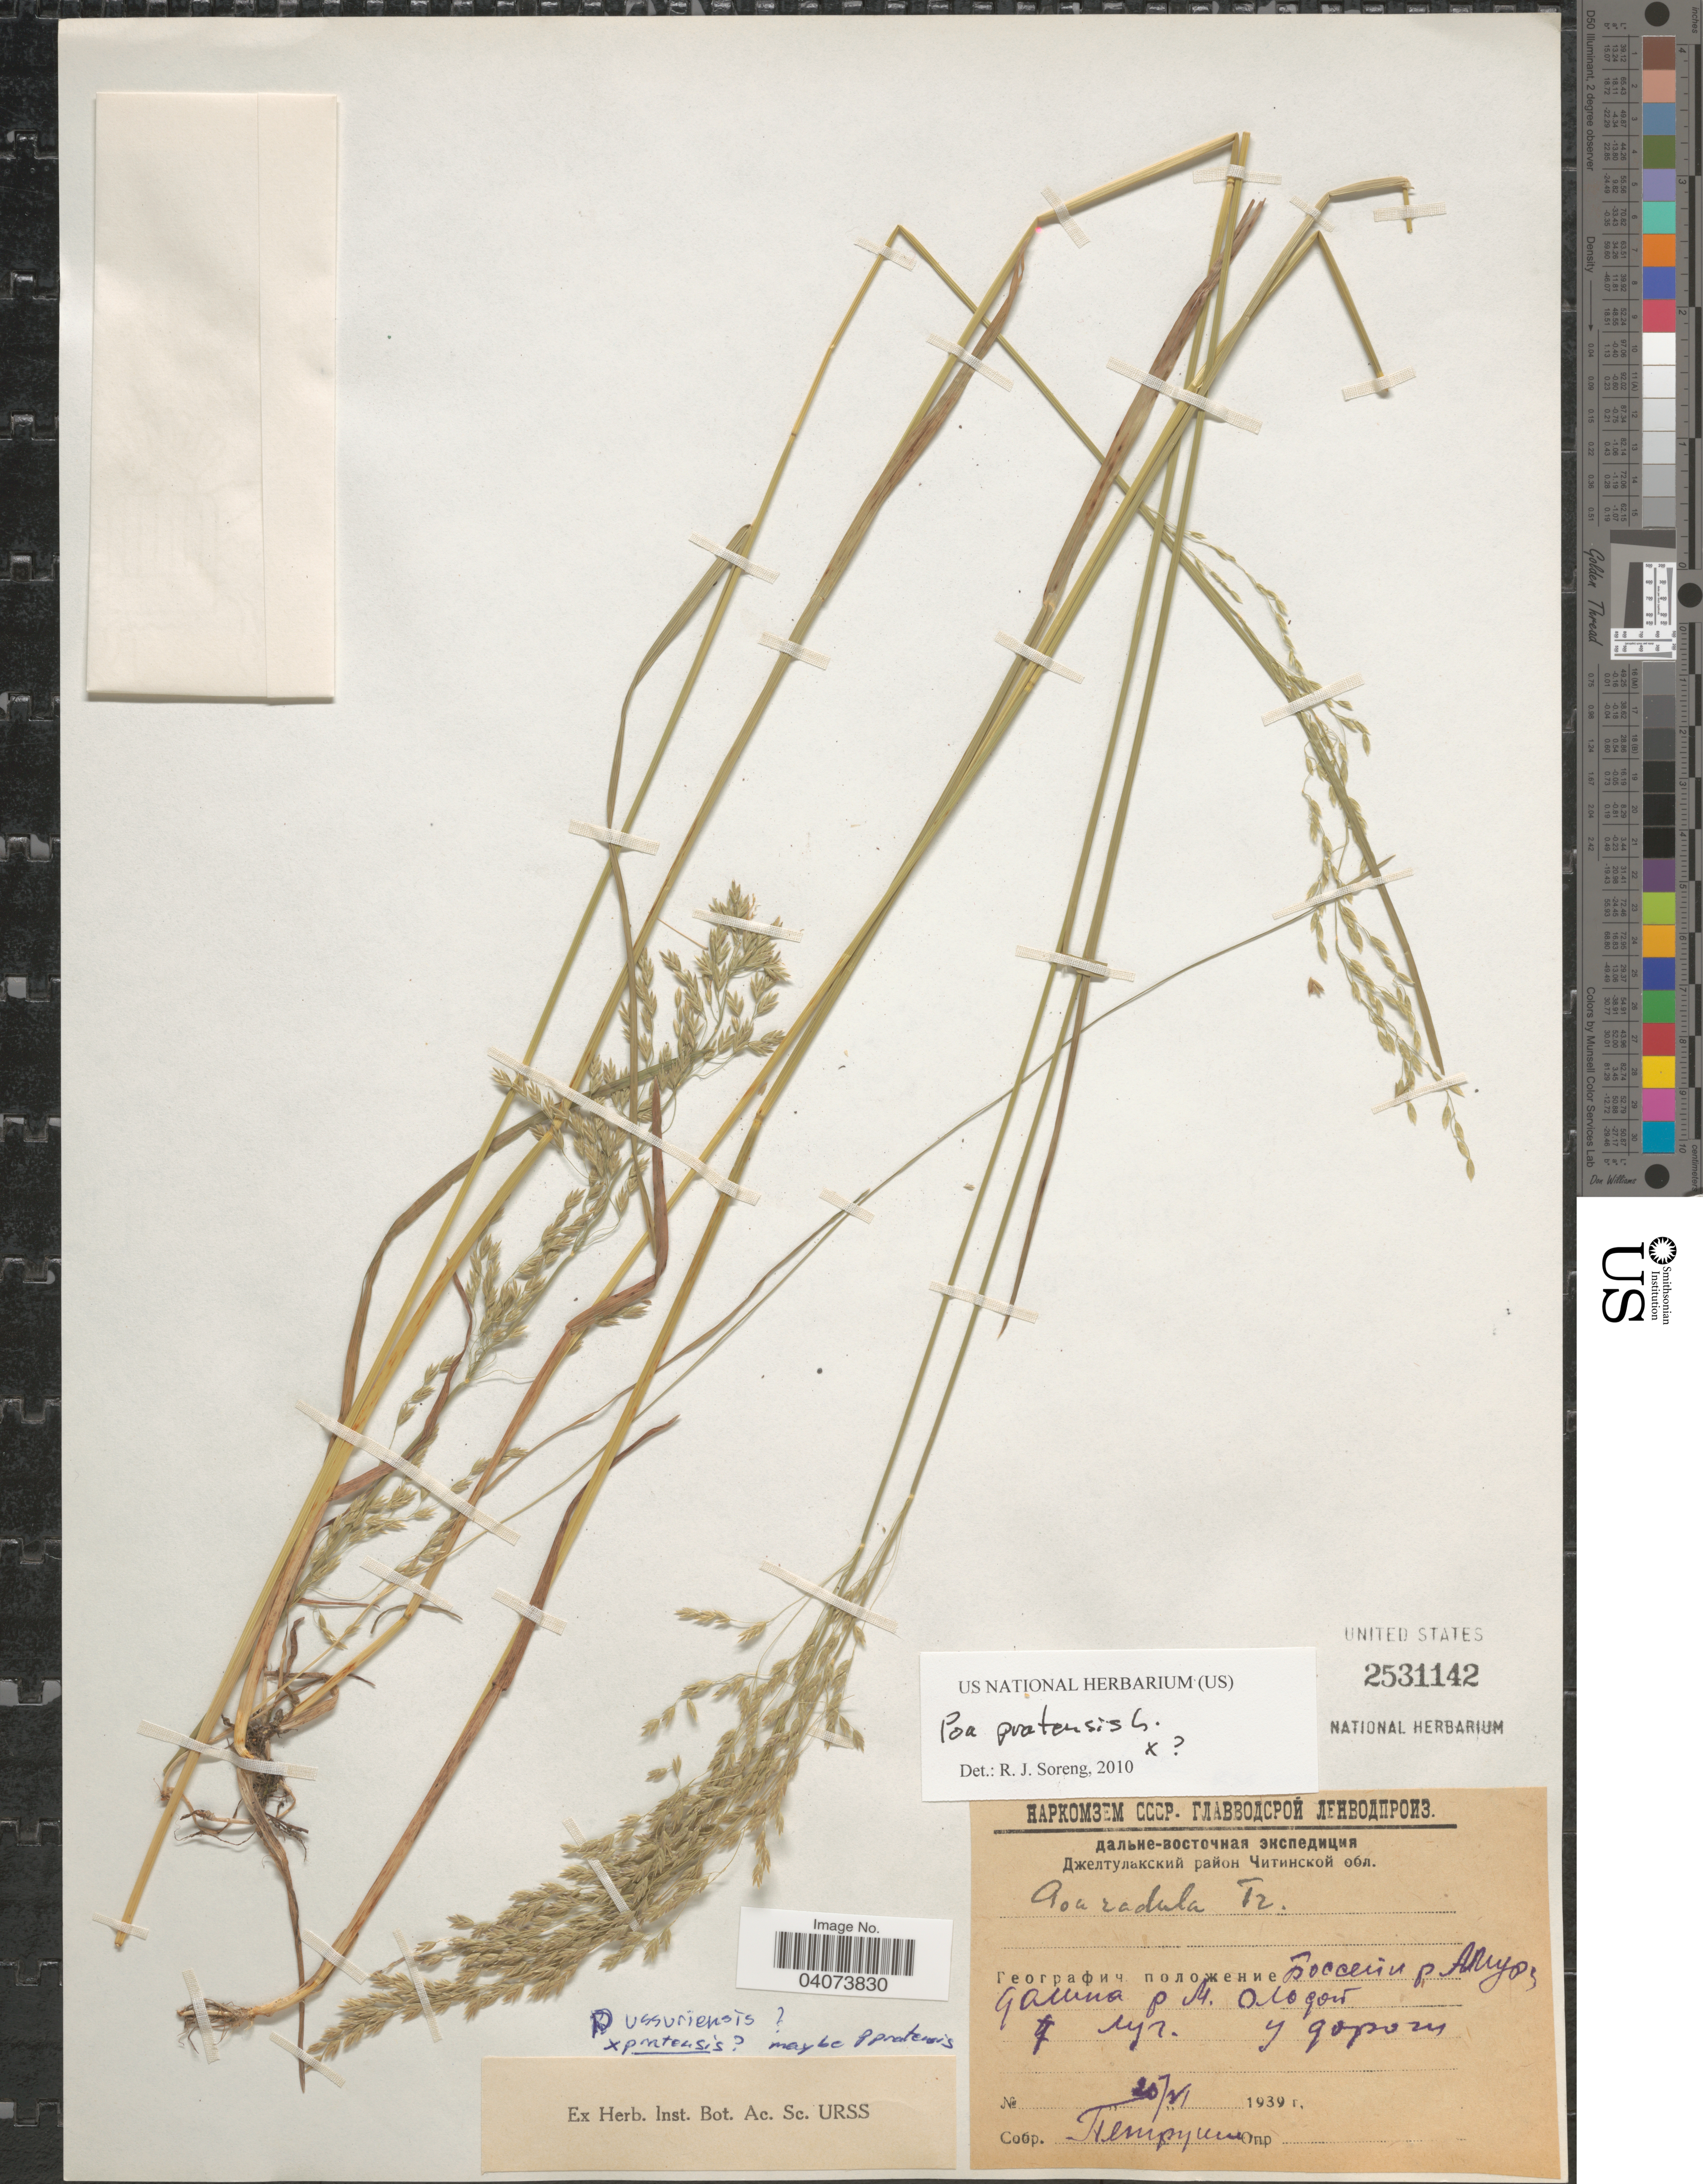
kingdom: Plantae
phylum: Tracheophyta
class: Liliopsida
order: Poales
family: Poaceae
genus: Poa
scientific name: Poa pratensis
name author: L.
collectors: Petrushi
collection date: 1939-06-20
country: Russian Federation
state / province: Amur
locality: District Dzheltulakskiy (now Tyndinskiy). Basin of river Amur, valley of river Malyy Oldoy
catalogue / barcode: US 2531142